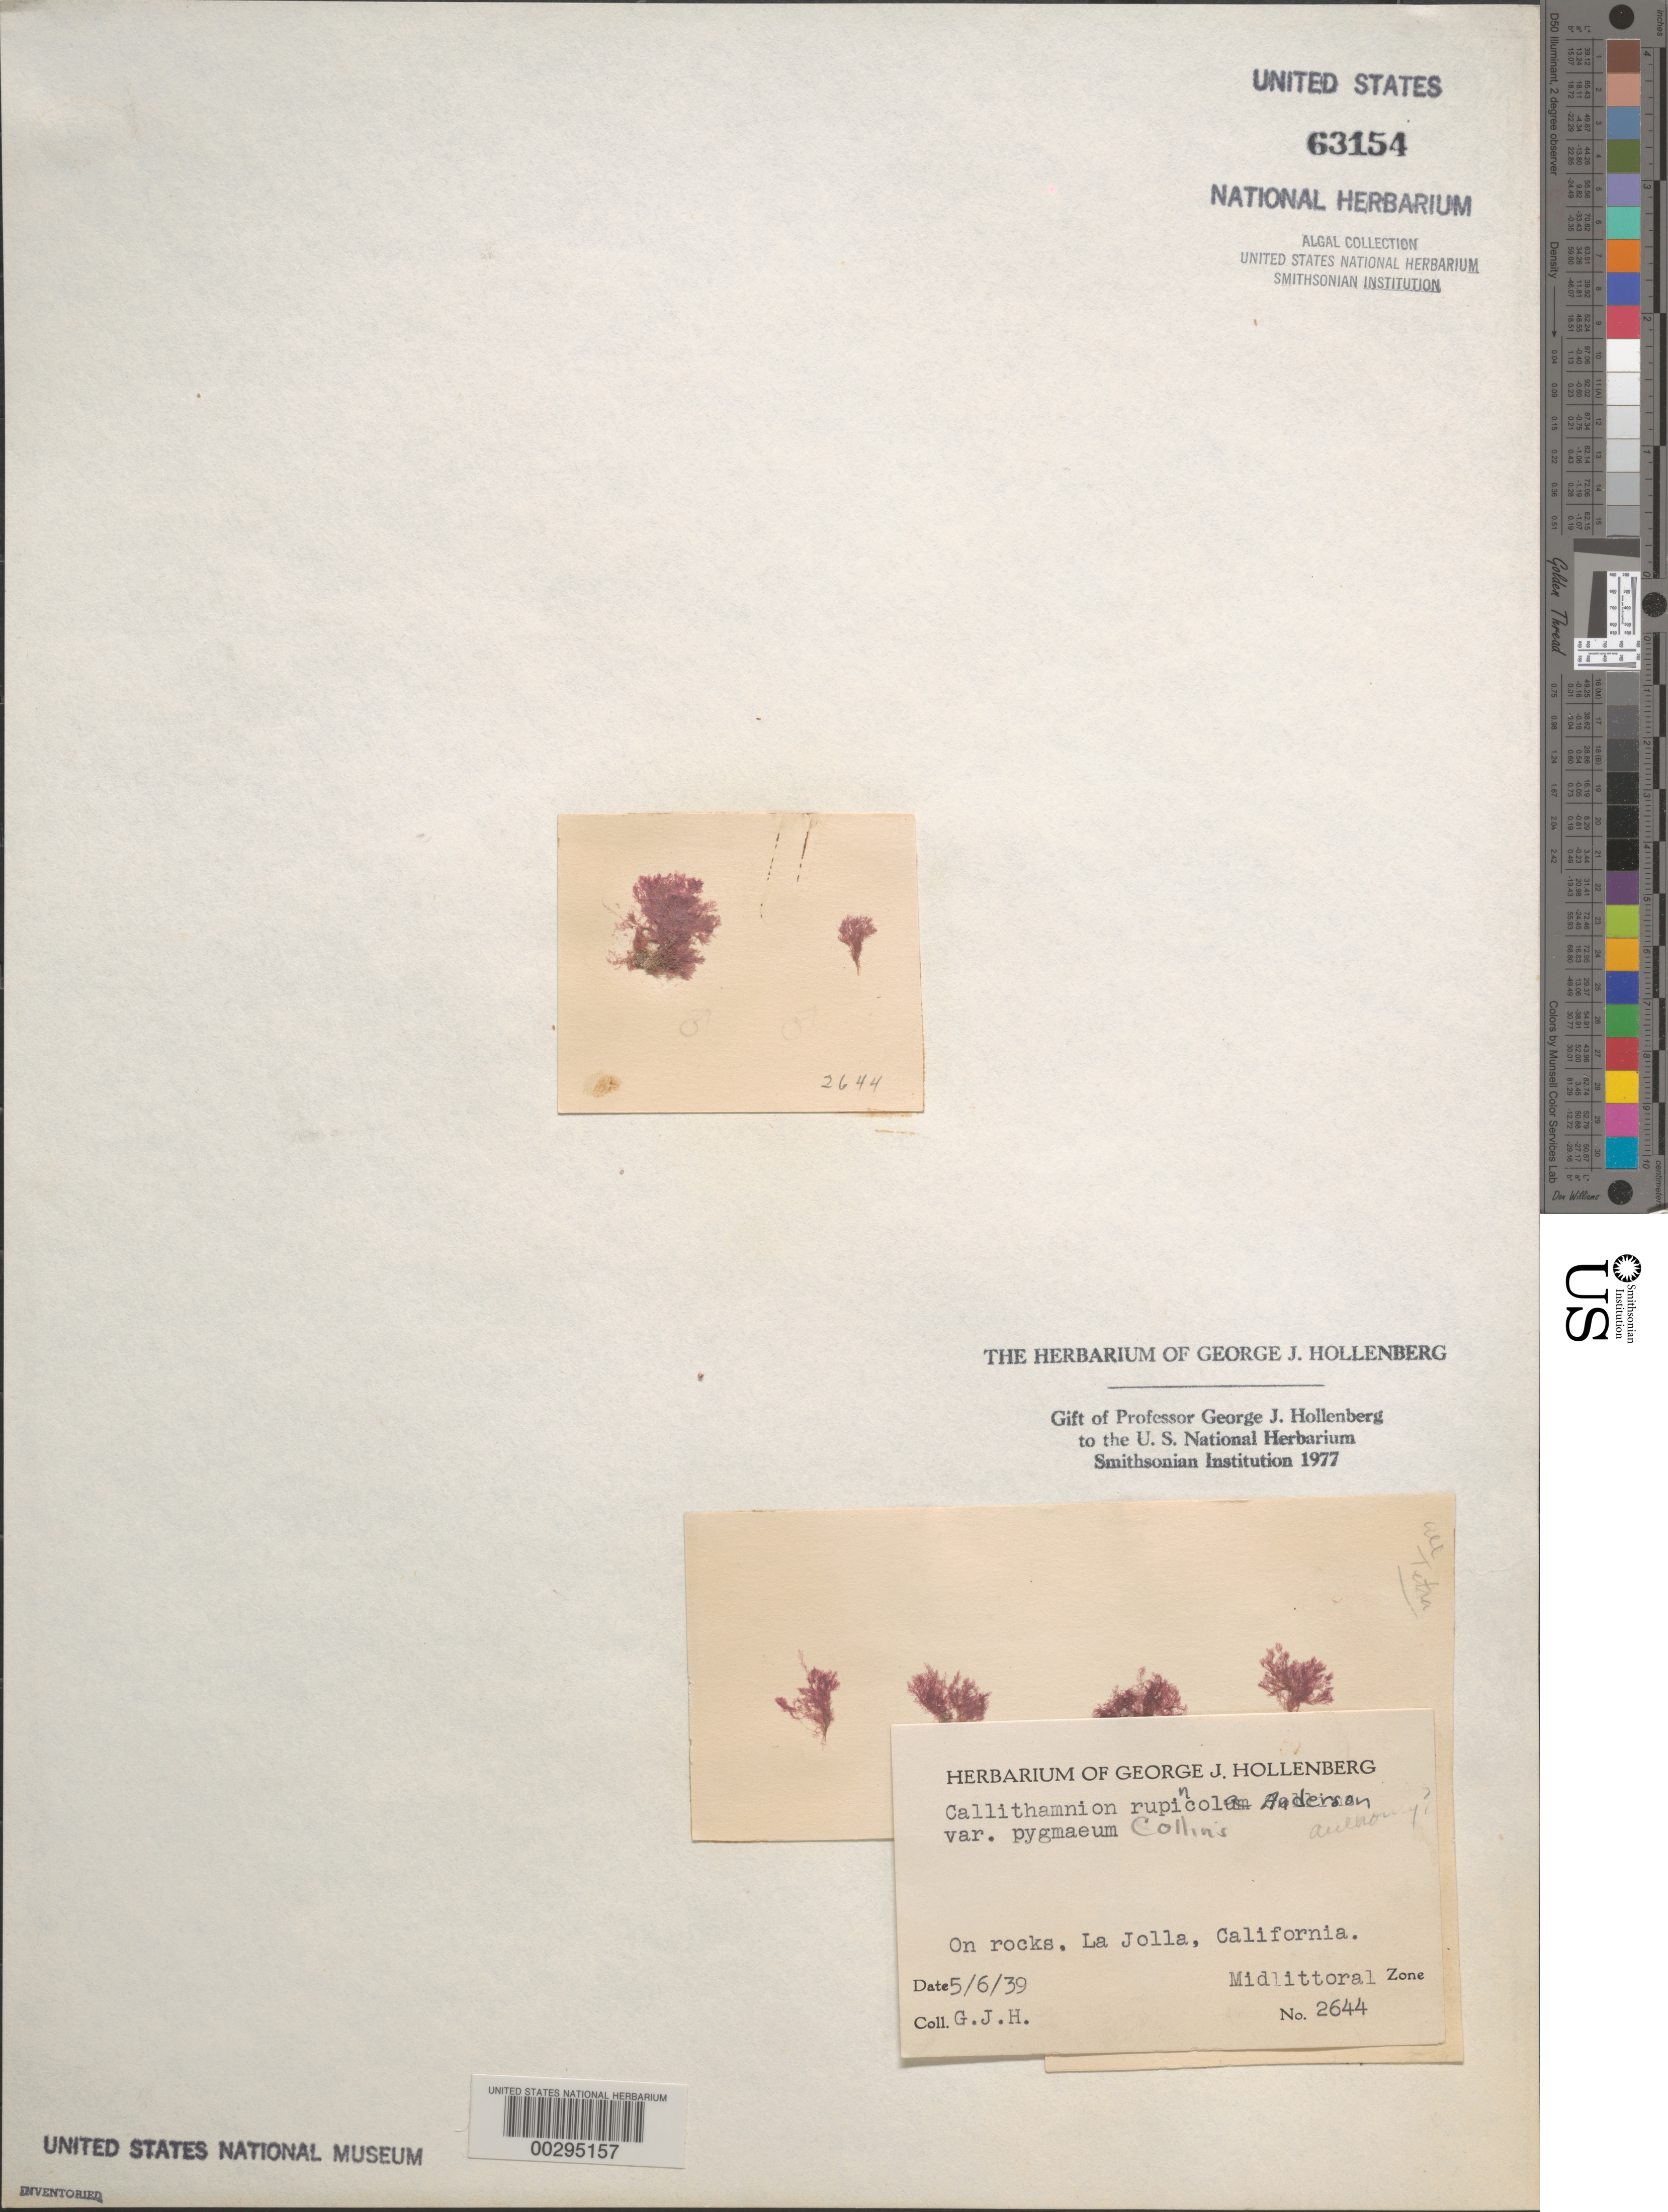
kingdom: Plantae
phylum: Rhodophyta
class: Florideophyceae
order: Ceramiales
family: Callithamniaceae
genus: Callithamnion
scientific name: Callithamnion rupicolum var. pygmaeum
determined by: Hollenberg, George J.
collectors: G. Hollenberg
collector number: GJH 2644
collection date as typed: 06 May 1939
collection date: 1939-05-06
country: United States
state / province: California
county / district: San Diego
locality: La Jolla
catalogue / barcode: US 63154